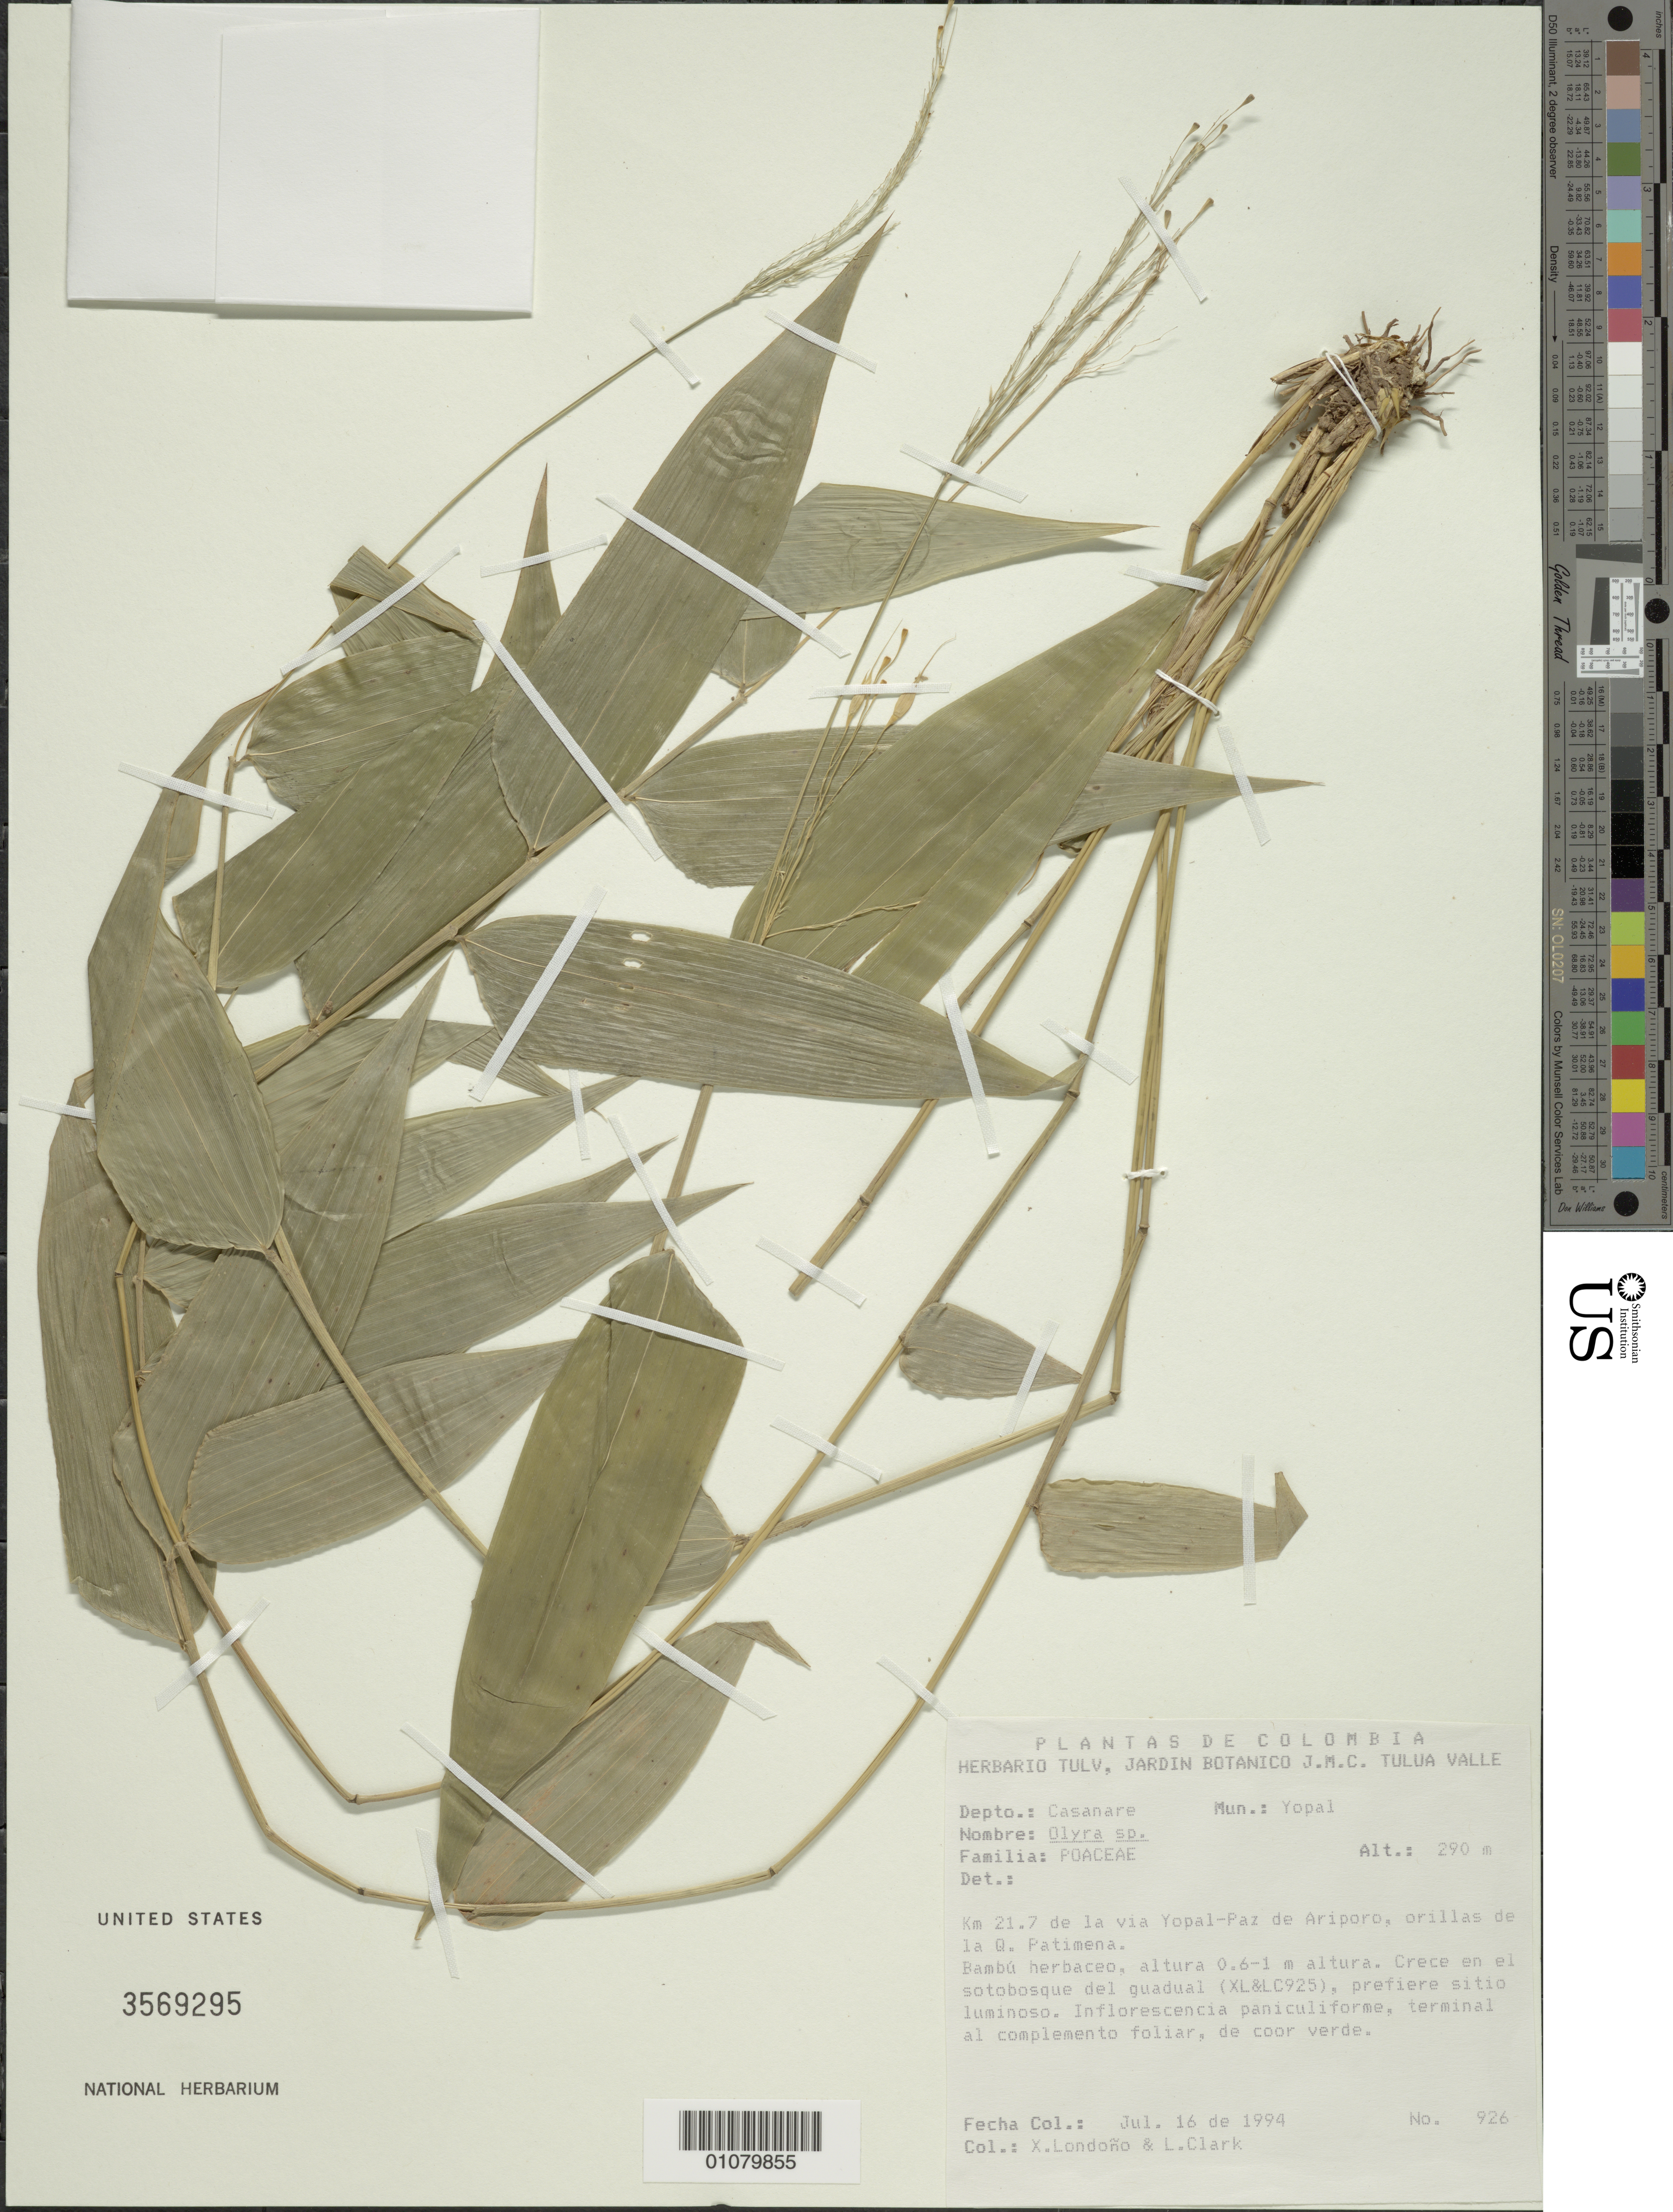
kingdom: Plantae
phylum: Tracheophyta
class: Liliopsida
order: Poales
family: Poaceae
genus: Olyra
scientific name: Olyra sp.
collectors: X. Londoño & L. Clark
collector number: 926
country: Colombia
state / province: Casanare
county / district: Yopal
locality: Yopal-paz de Ariporo, orillas de la Q. Patimena.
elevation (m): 290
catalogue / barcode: US 3569295